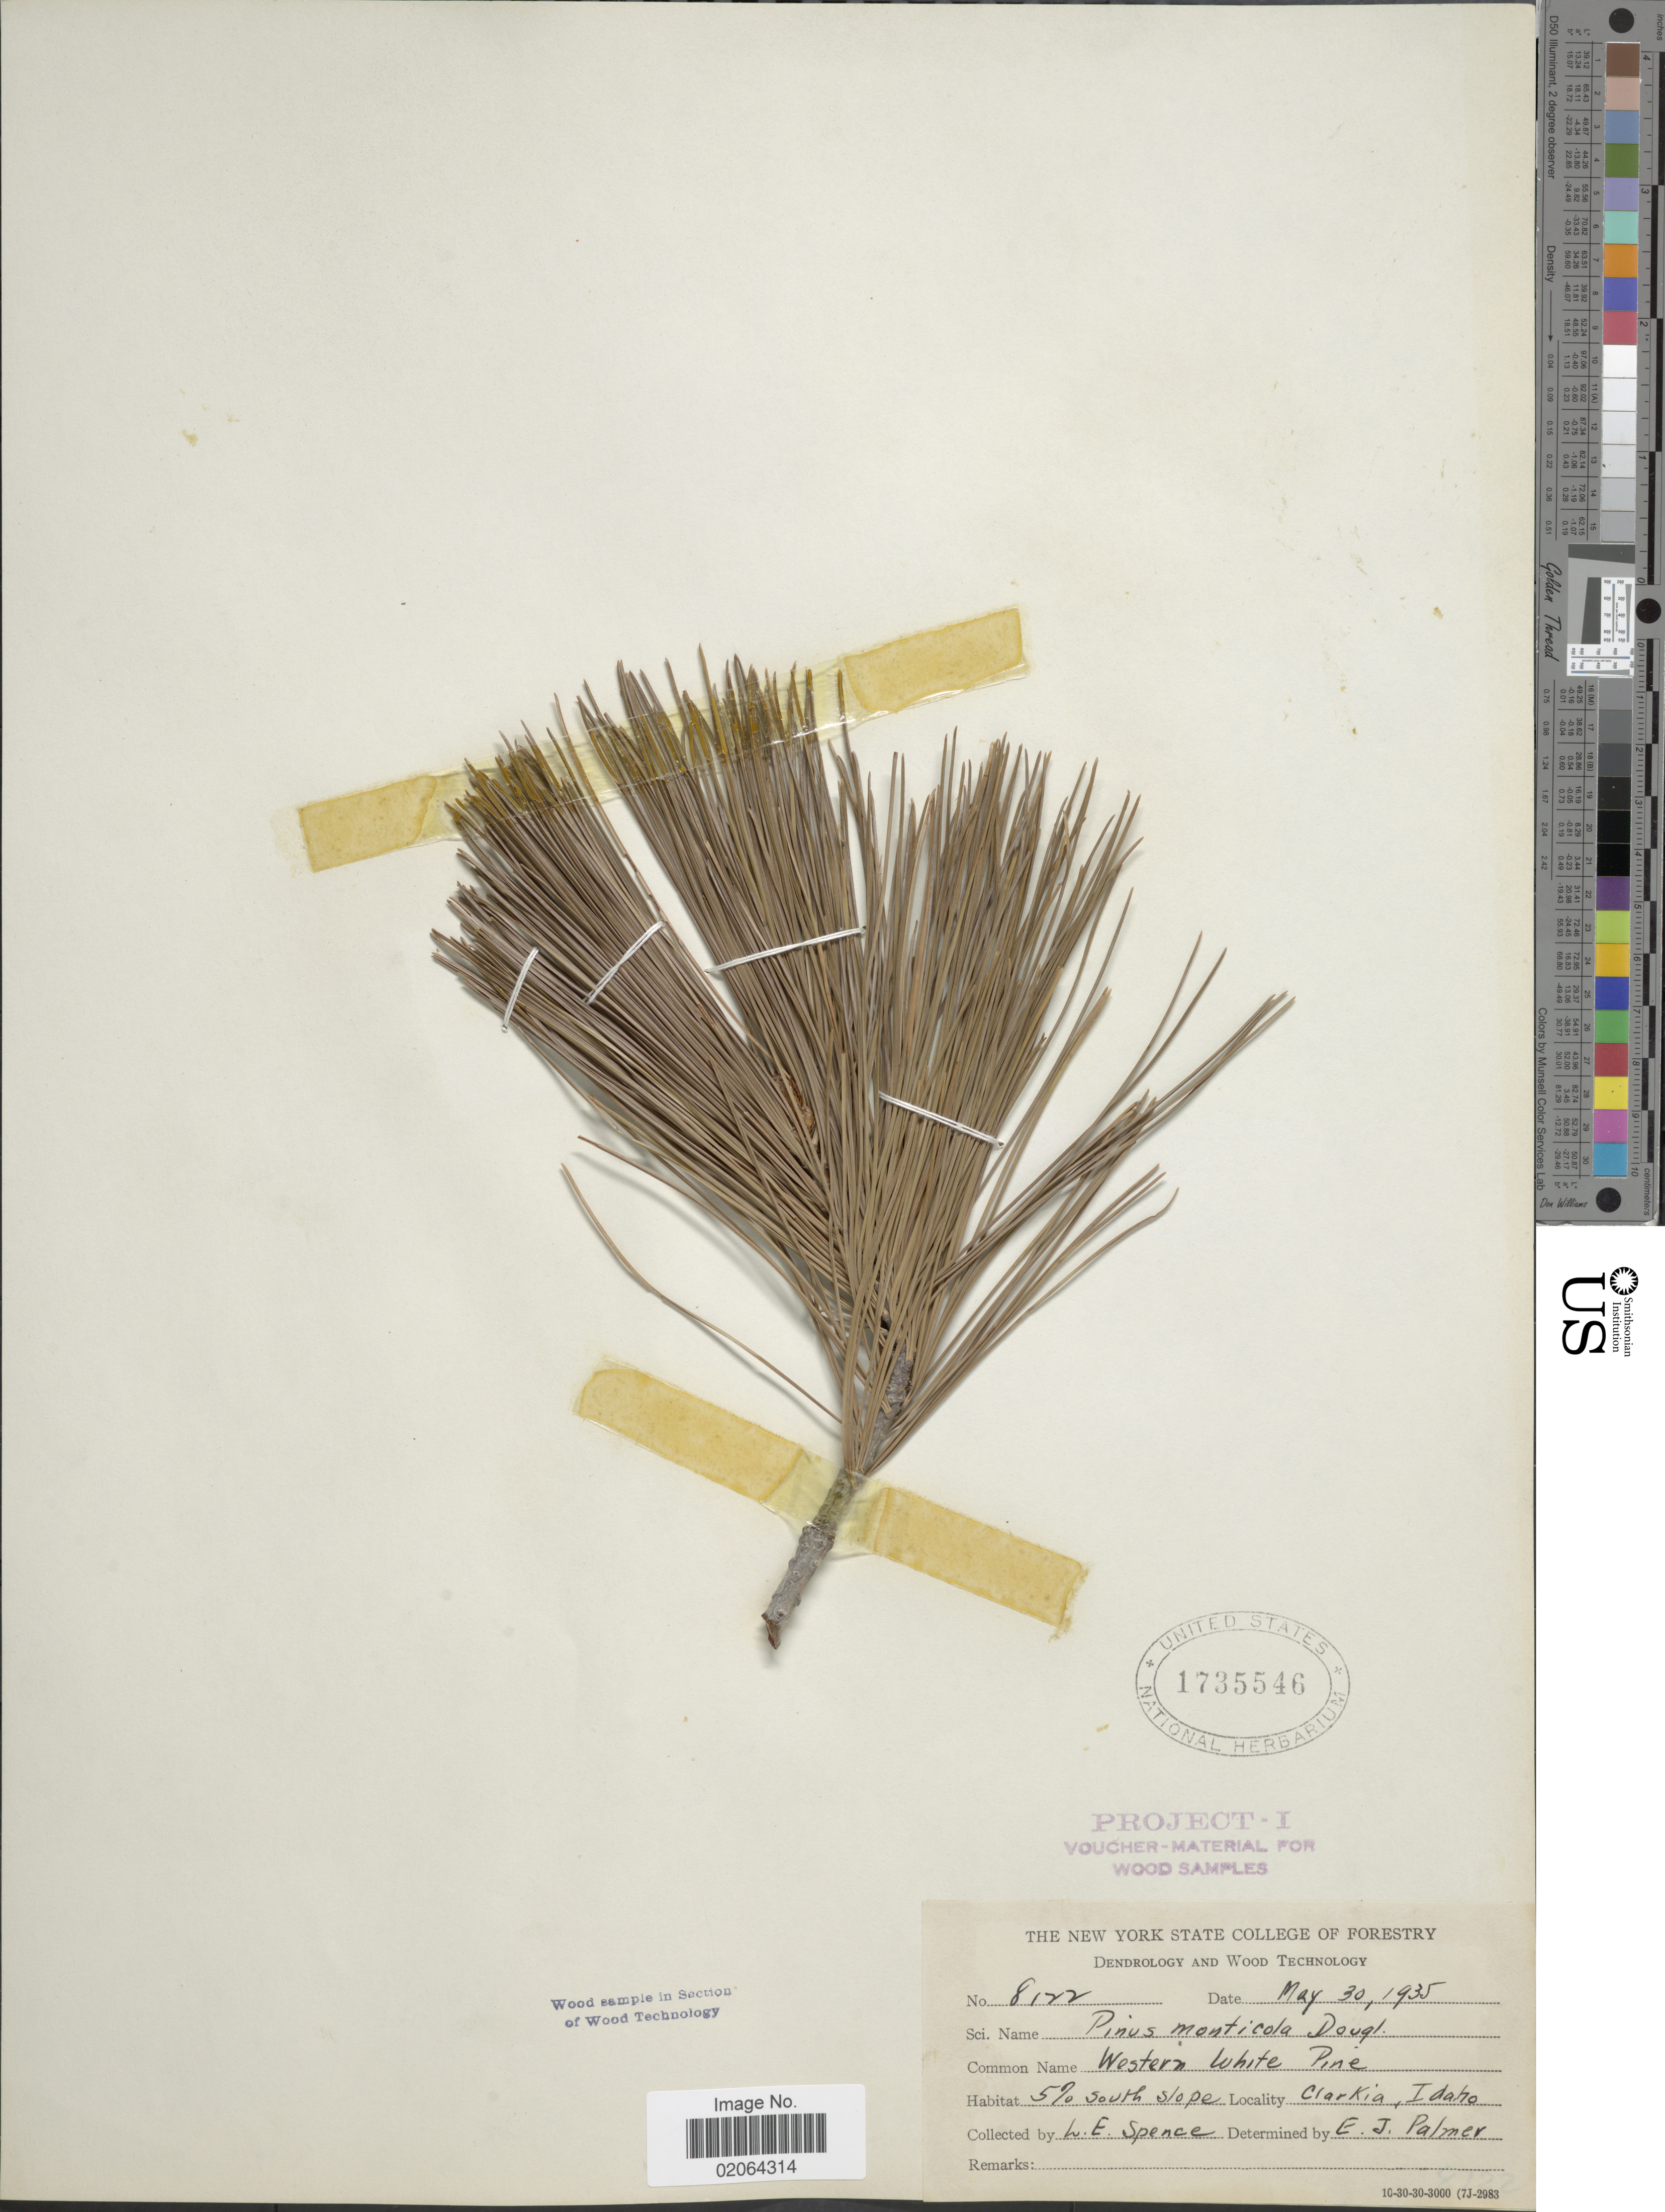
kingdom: Plantae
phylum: Tracheophyta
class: Pinopsida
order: Pinales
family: Pinaceae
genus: Pinus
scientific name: Pinus monticola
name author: Douglas ex D. Don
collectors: L. Spence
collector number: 8122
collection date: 1935-05-30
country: United States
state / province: Idaho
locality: Clarkia, Idaho.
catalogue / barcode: US 1735546